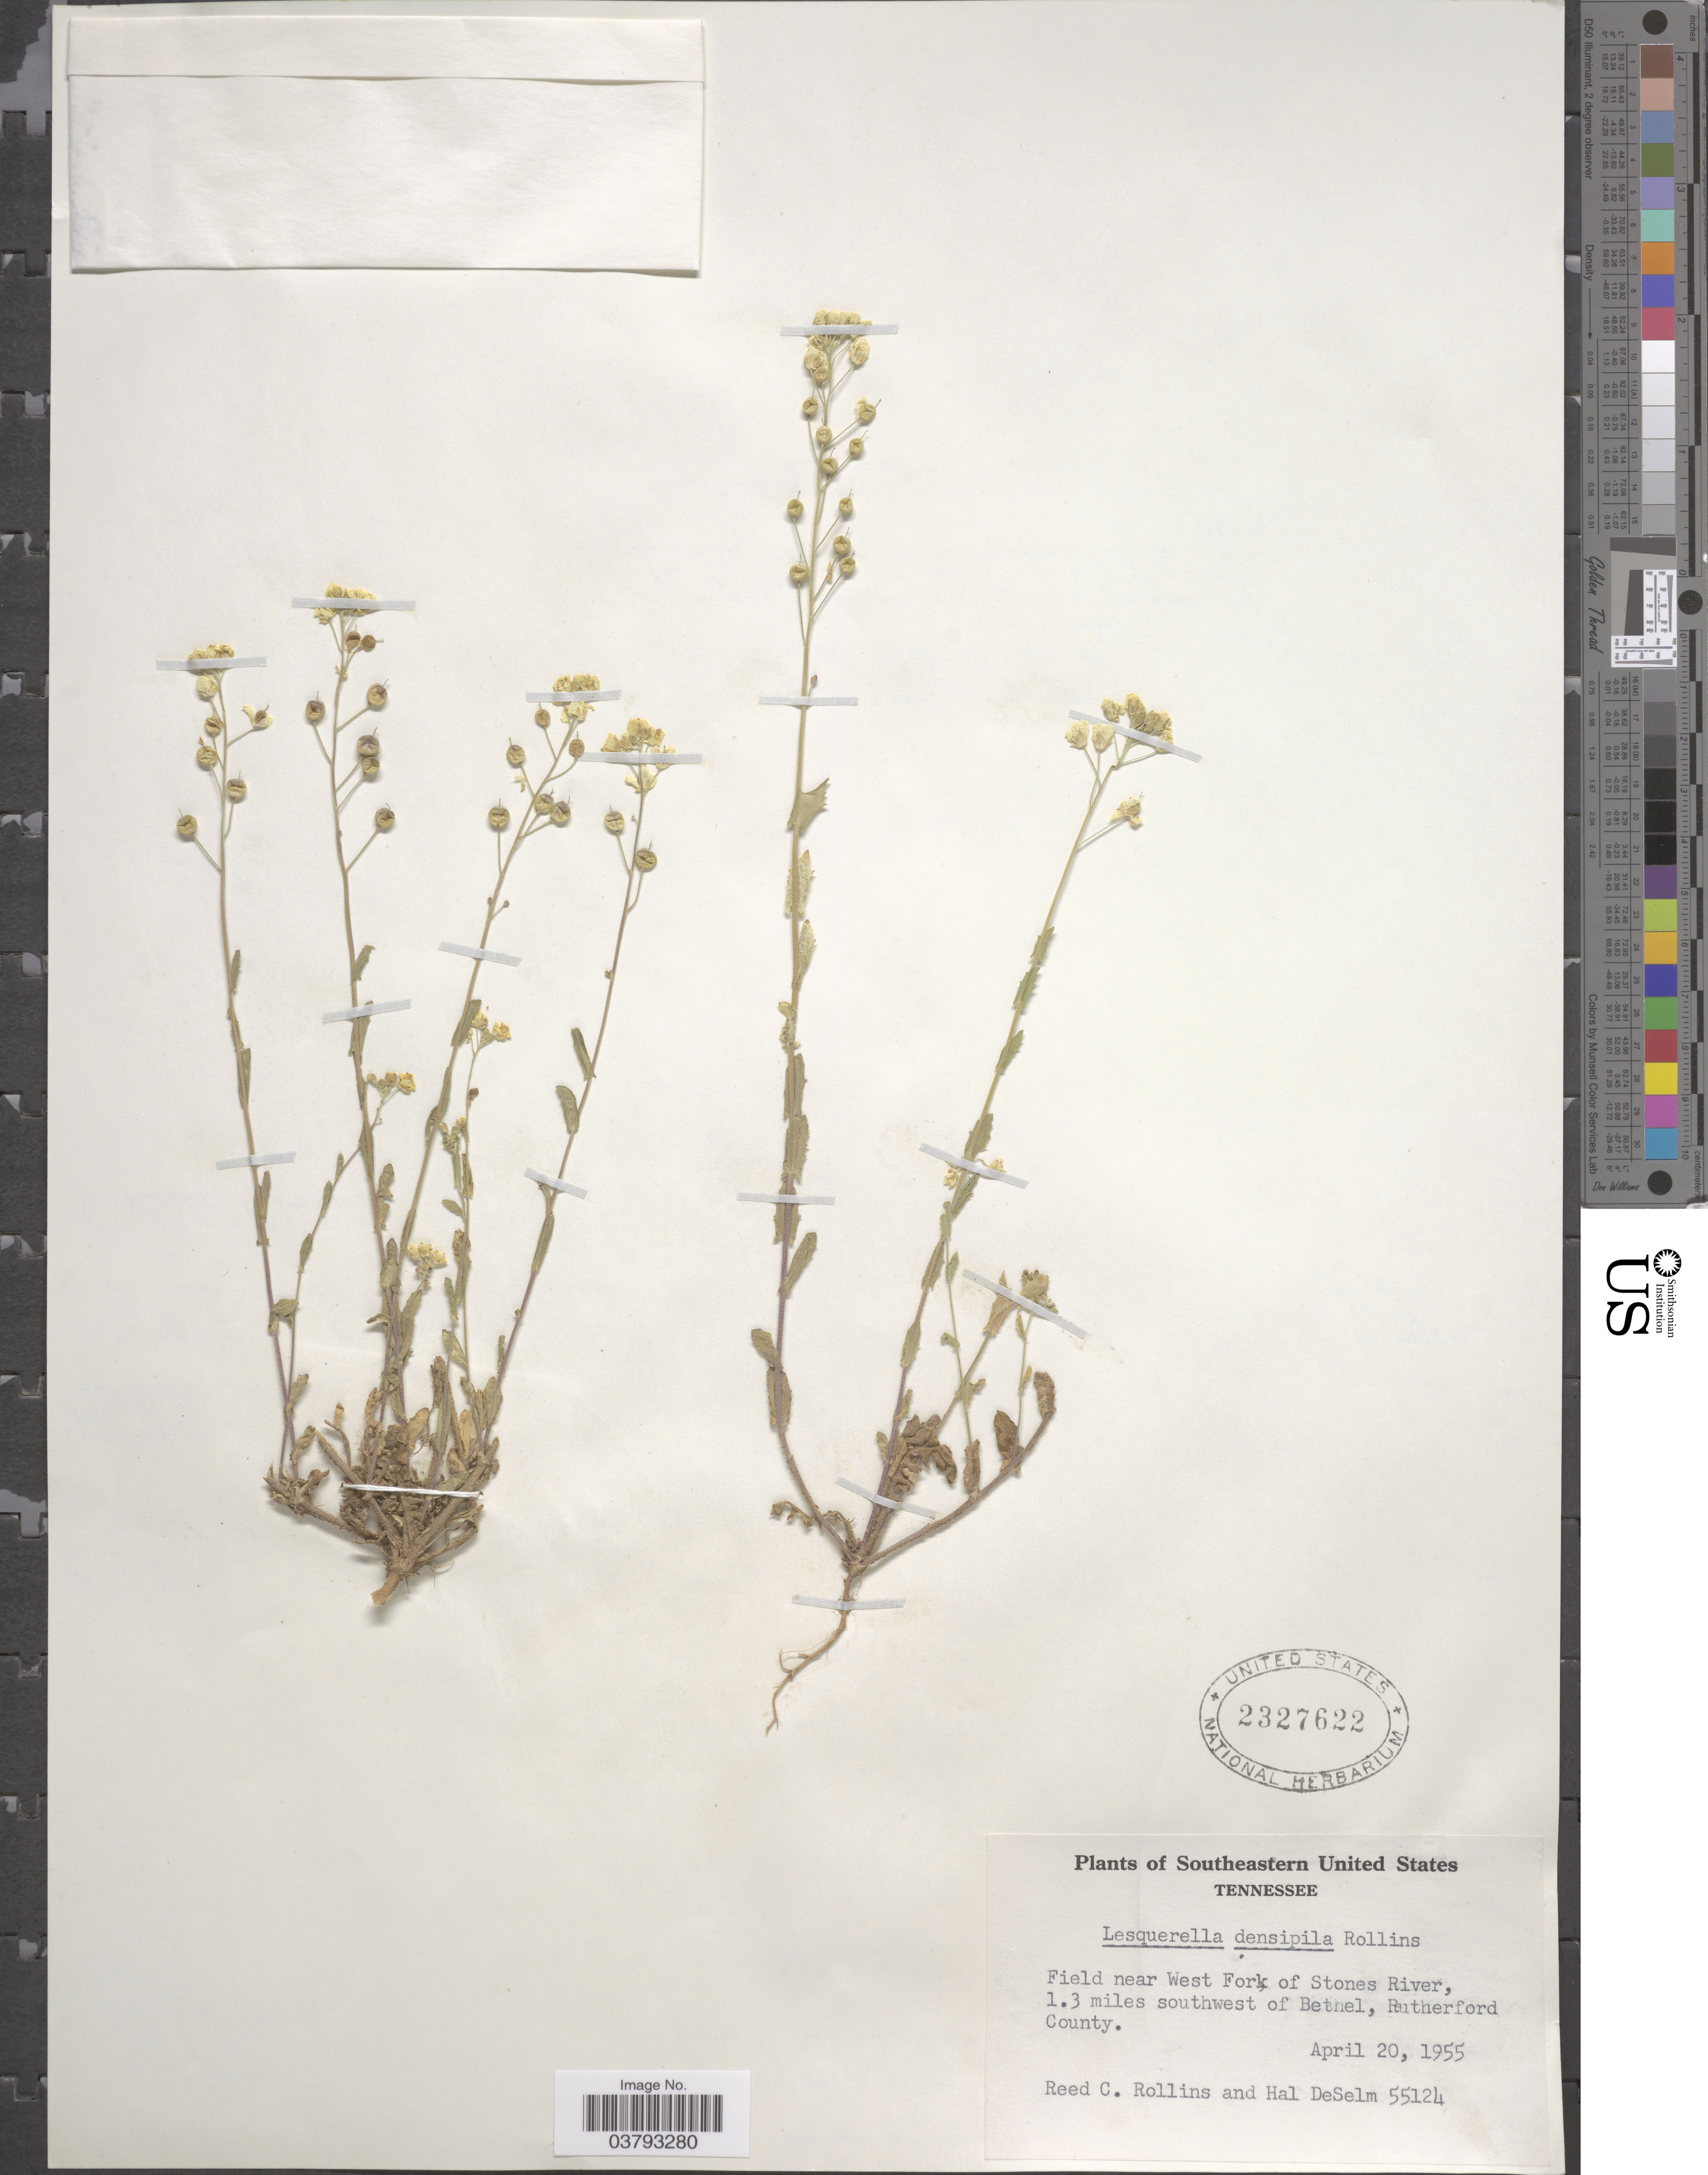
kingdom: Plantae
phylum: Tracheophyta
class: Magnoliopsida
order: Brassicales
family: Brassicaceae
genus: Lesquerella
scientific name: Lesquerella densipila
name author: Rollins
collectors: R. C. Rollins & H. De Selm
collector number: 55124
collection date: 1955-04-20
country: United States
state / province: Tennessee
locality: Southeastern United States. Field near West Fork of Stones River, 1.3 miles southwest of Bethel, Rutherford County.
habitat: field near river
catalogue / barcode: US 2327622